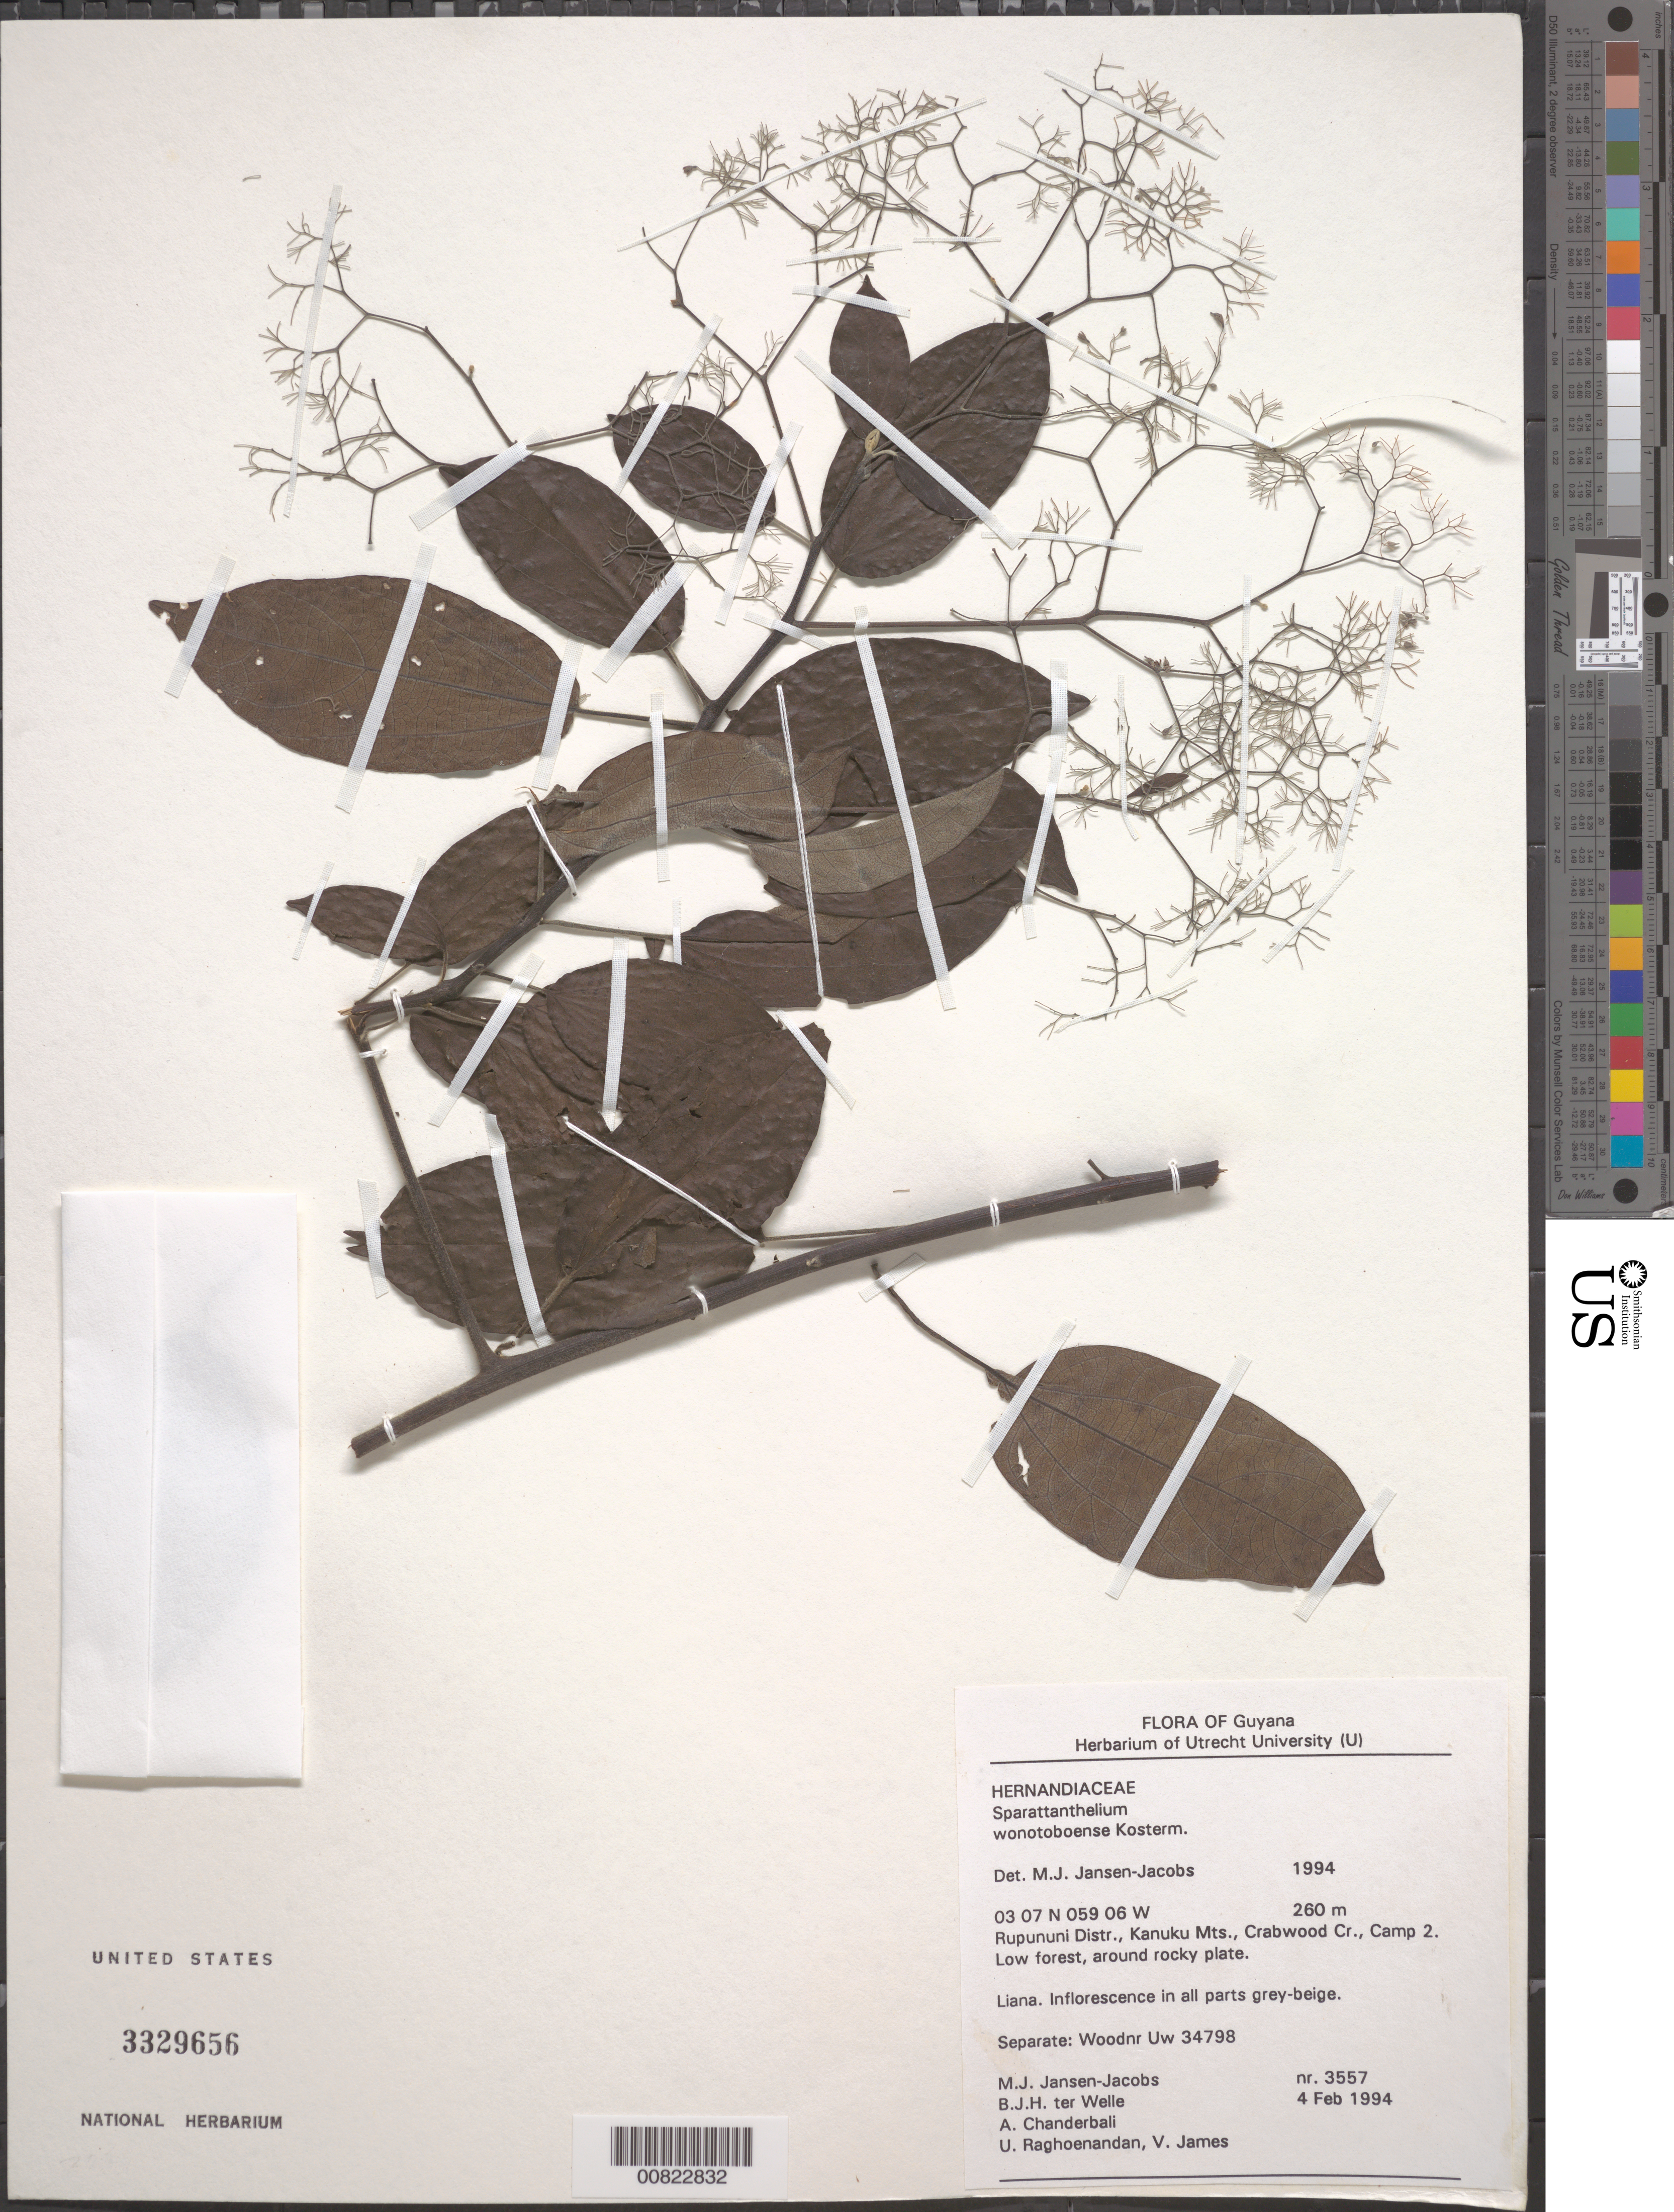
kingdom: Plantae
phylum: Tracheophyta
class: Magnoliopsida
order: Laurales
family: Hernandiaceae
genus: Sparattanthelium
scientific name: Sparattanthelium wonotoboense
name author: Kosterm.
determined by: Jansen-Jacobs, M. J., (U), Nationaal Herbarium Nederland, Utrecht University branch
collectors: M. J. Jansen-Jacobs, B. Welle, A. S. Chanderbali, U. Raghoenandan & V. James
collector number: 3557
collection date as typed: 4-Feb-94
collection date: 1994-02-04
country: Guyana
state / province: U. Takutu-U. Essequibo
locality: Crabwood Cr., Camp 2, Kanuku Mts., Rupununi District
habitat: Low forest, around rocky plate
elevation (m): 260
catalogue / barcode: US 3329656